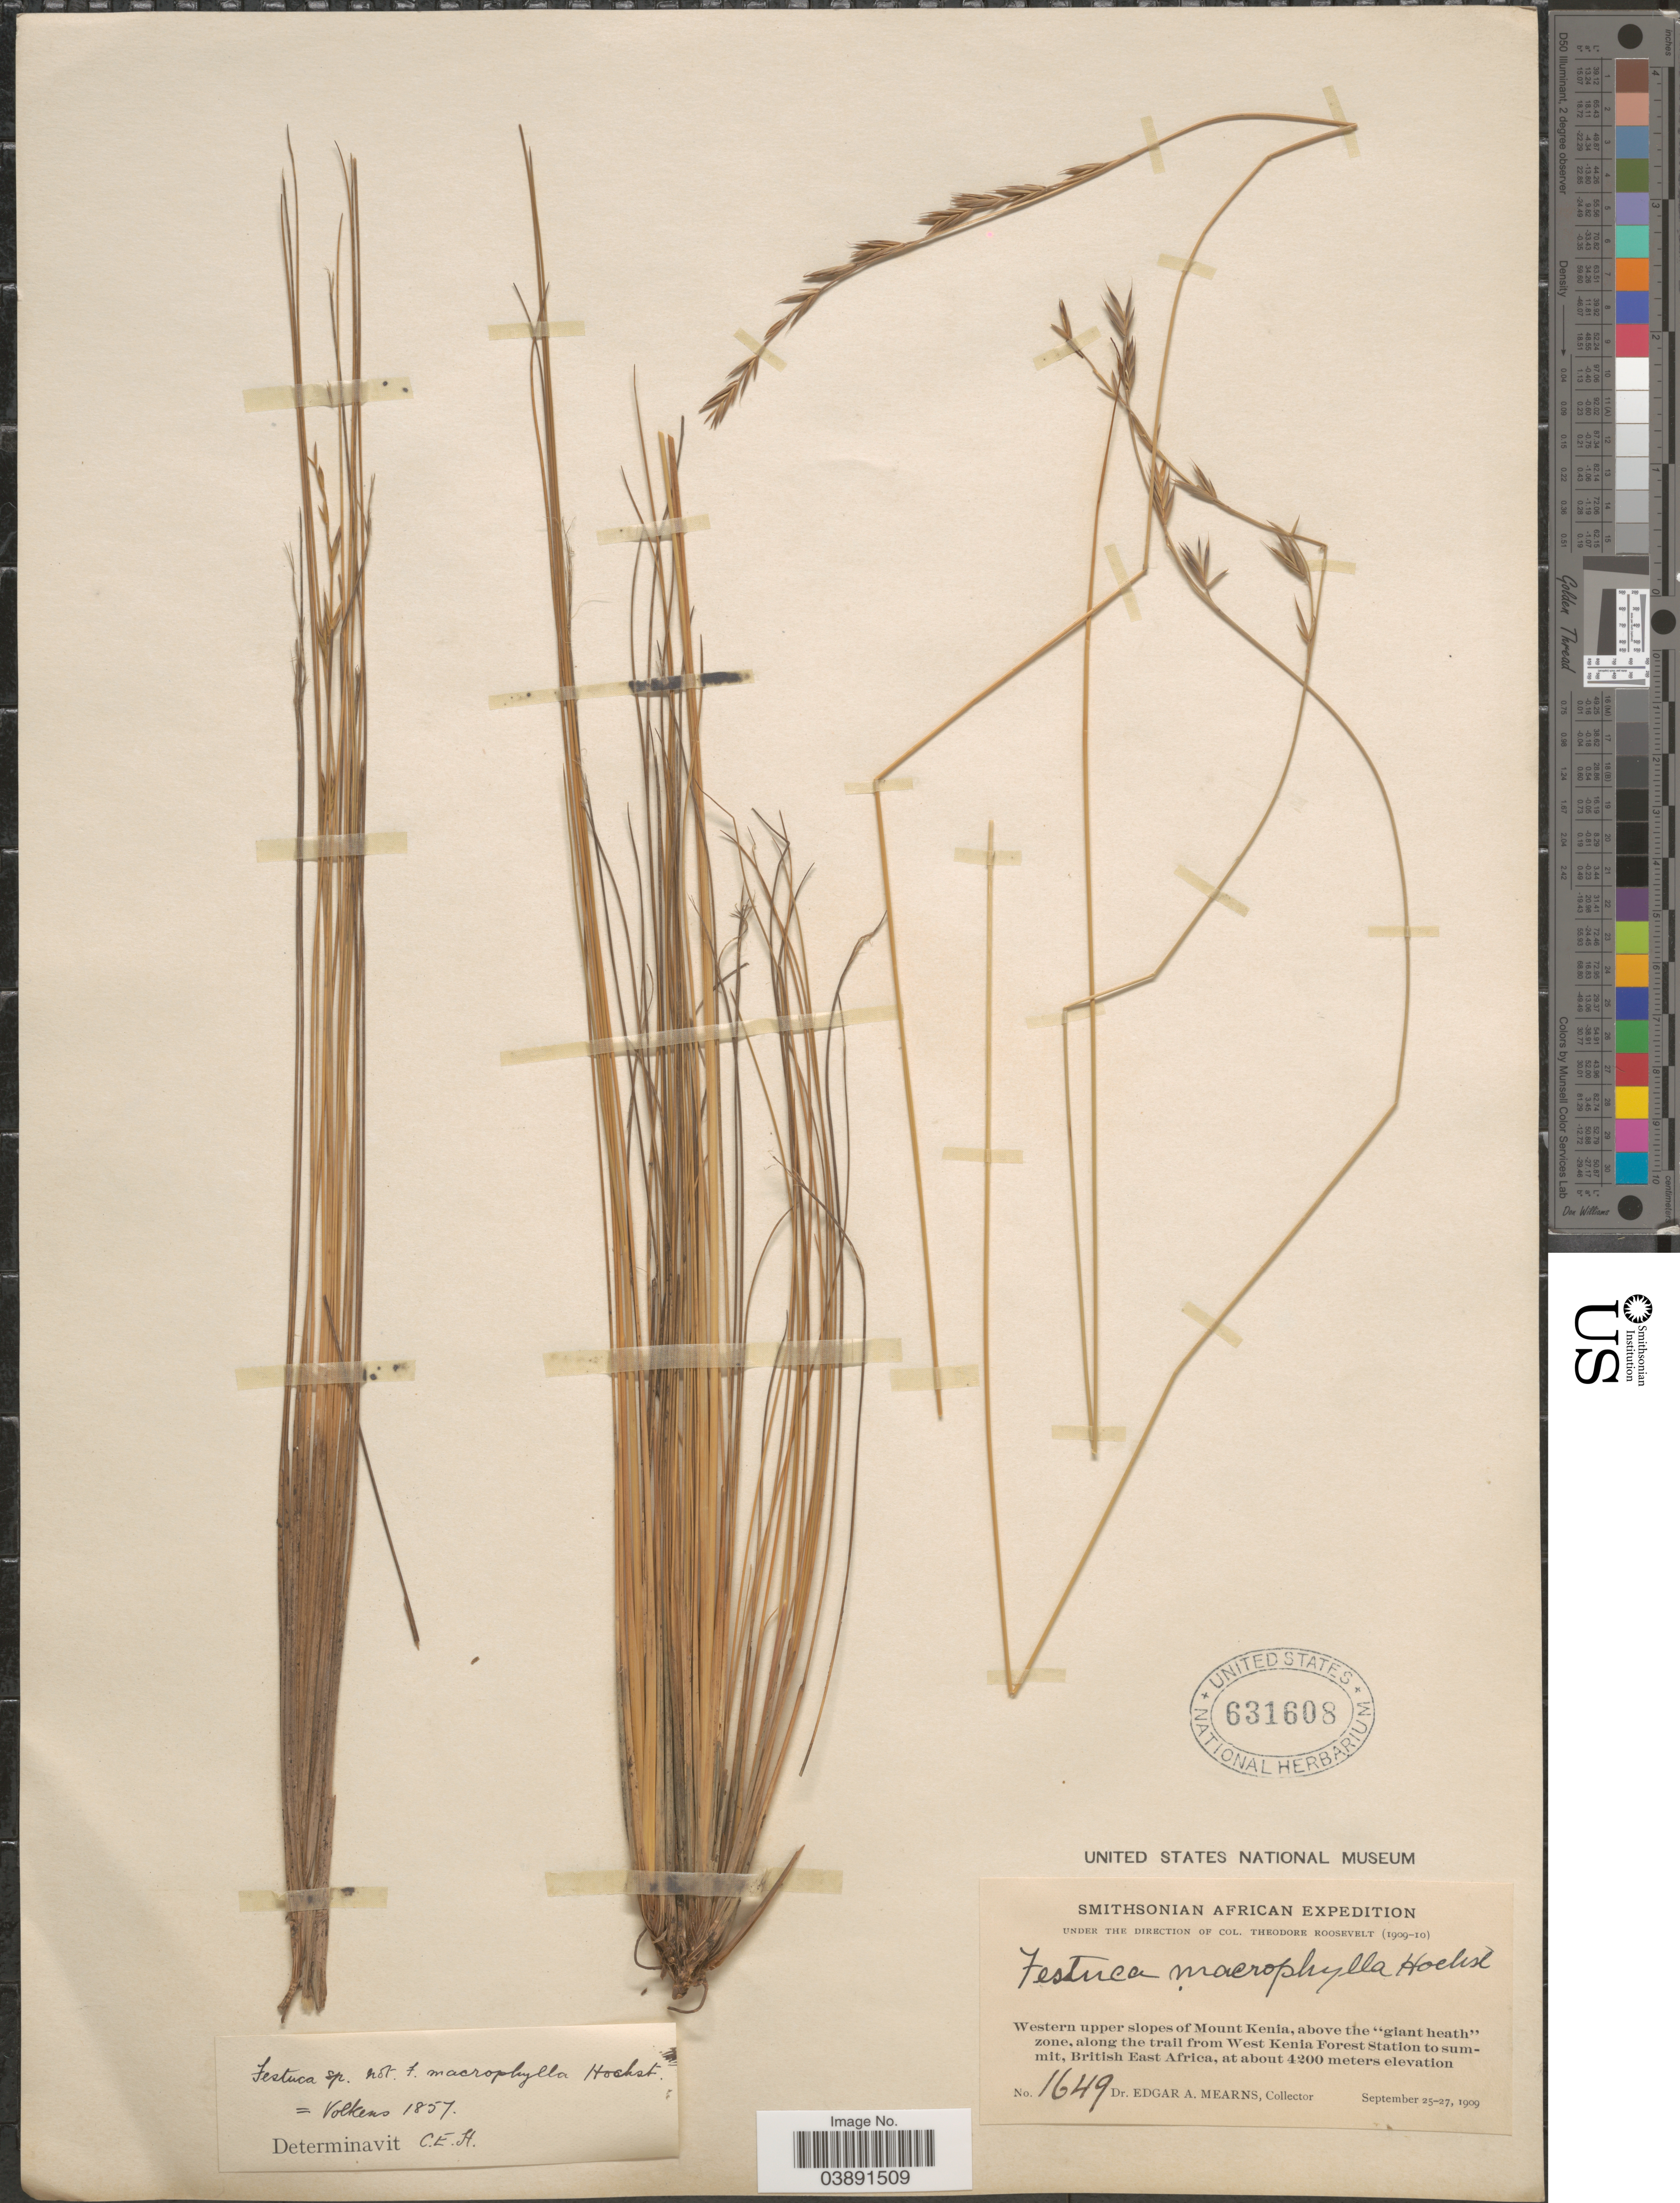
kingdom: Plantae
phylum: Tracheophyta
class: Liliopsida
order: Poales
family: Poaceae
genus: Festuca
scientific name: Festuca macrophylla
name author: Hochst. ex A. Rich.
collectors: E. A. Mearns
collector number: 1649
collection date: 1909-09-25/1909-09-27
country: Kenya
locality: Western upper slopes of Mount Kenia, above the "giant heath" zone, along the trail from West Kenia Forest Station to summit, British East Africa.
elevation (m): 4200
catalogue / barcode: US 631608